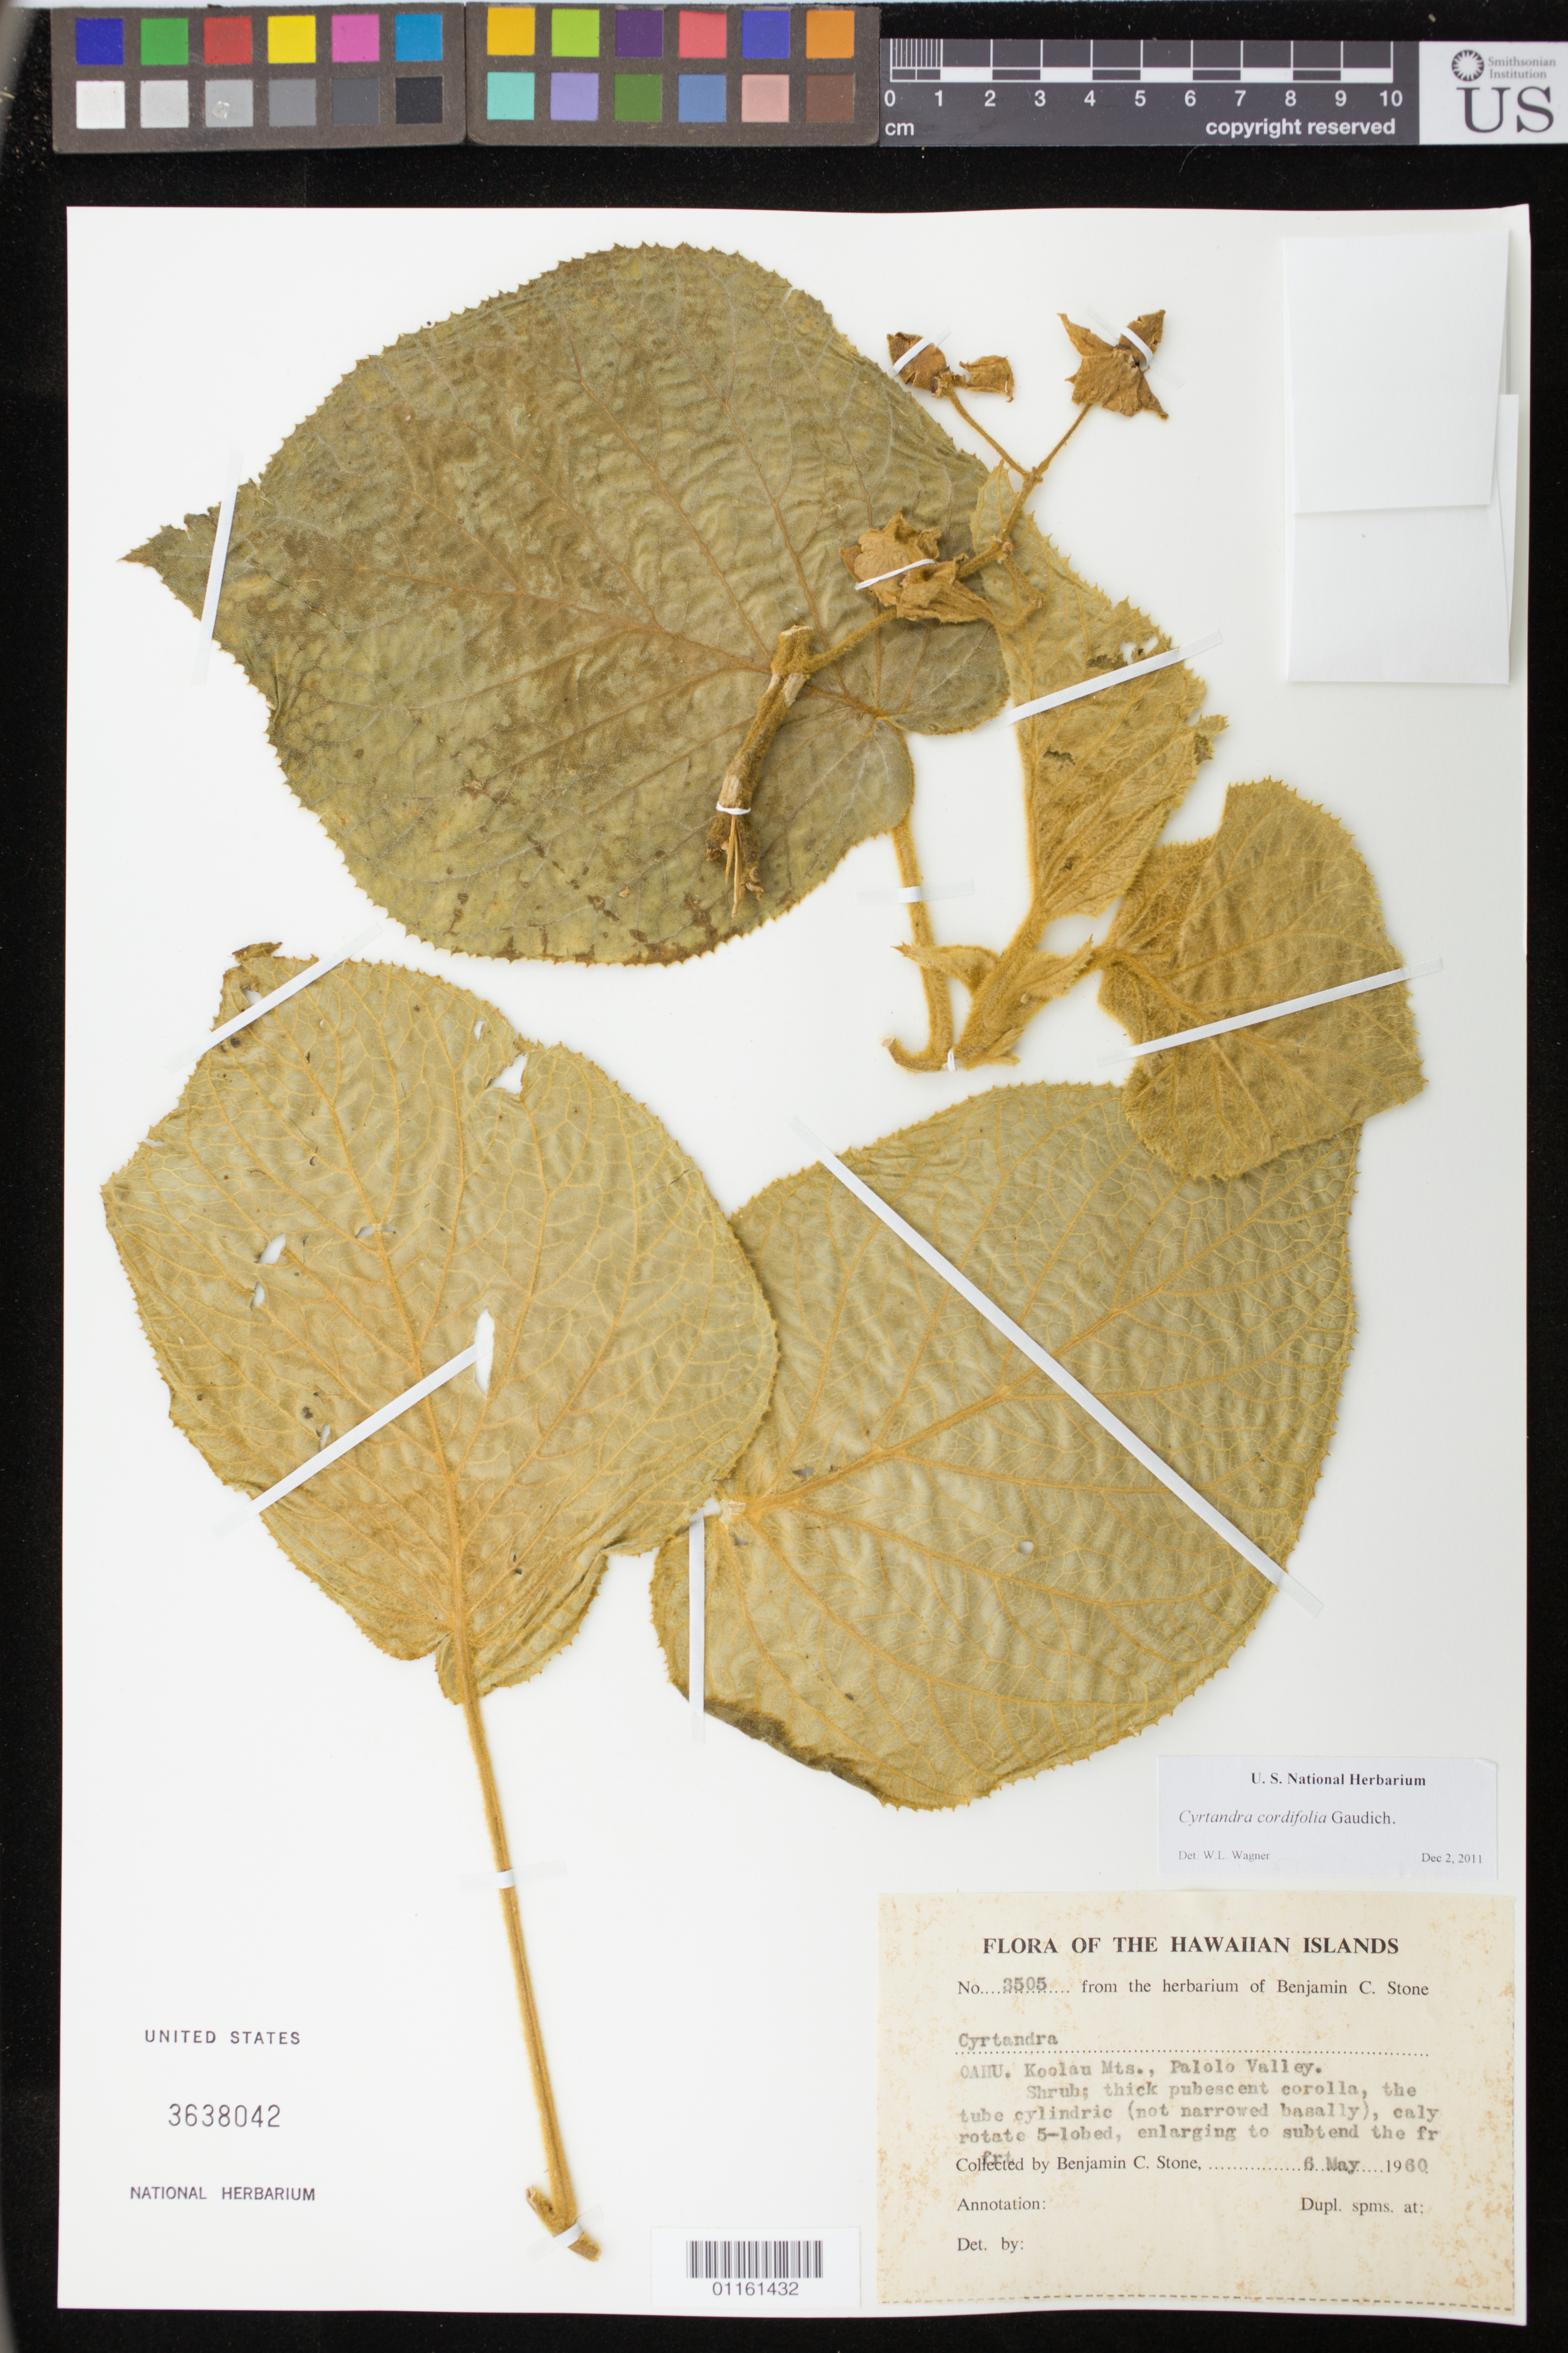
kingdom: Plantae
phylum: Tracheophyta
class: Magnoliopsida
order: Lamiales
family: Gesneriaceae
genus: Cyrtandra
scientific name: Cyrtandra cordifolia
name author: Gaudich.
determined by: Wagner, W. L., (BOT), Smithsonian Institution - National Museum of Natural History (UNITED STATES)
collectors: B. C. Stone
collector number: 3505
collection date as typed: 6 May 1960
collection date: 1960-05-06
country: United States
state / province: Hawaii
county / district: Honolulu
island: Oahu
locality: Koolau Mountains, Palolo Valley, Oahu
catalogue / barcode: US 3638042